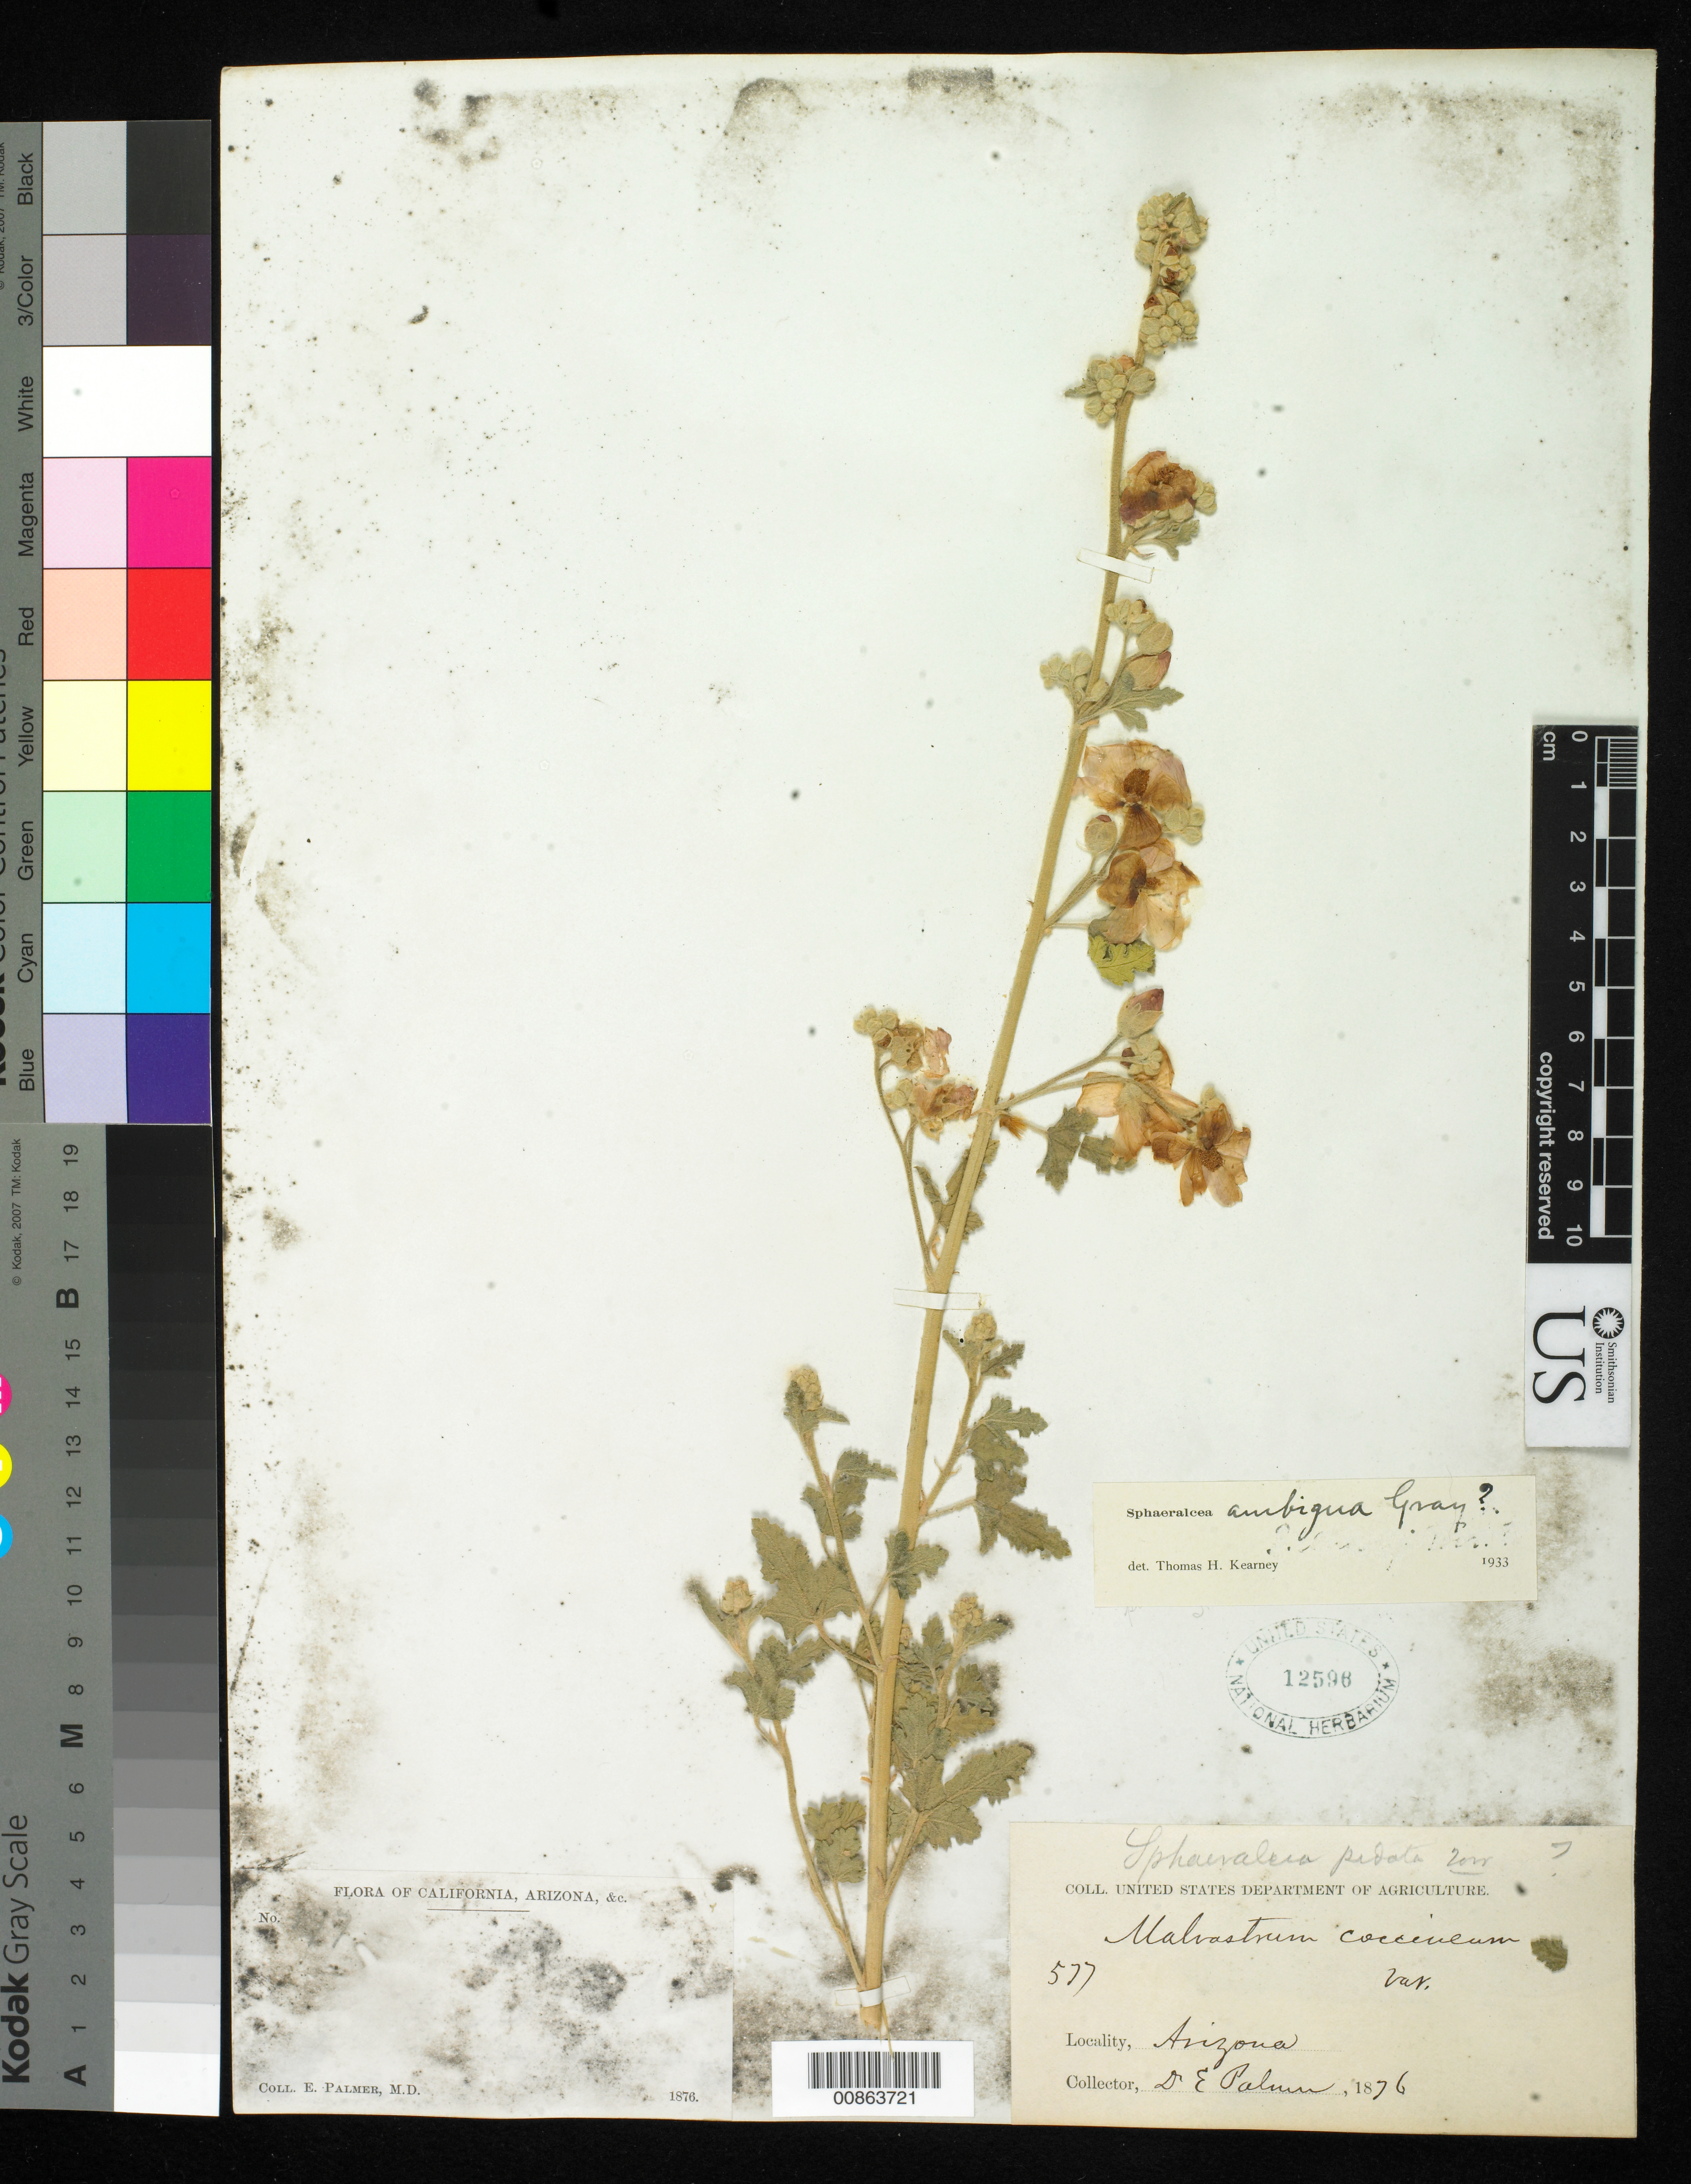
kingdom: Plantae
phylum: Tracheophyta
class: Magnoliopsida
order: Malvales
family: Malvaceae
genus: Sphaeralcea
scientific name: Sphaeralcea ambigua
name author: A. Gray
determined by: Kearney, T. H.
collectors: E. Palmer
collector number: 577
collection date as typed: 1876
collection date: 1876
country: United States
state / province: Arizona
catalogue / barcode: US 12596